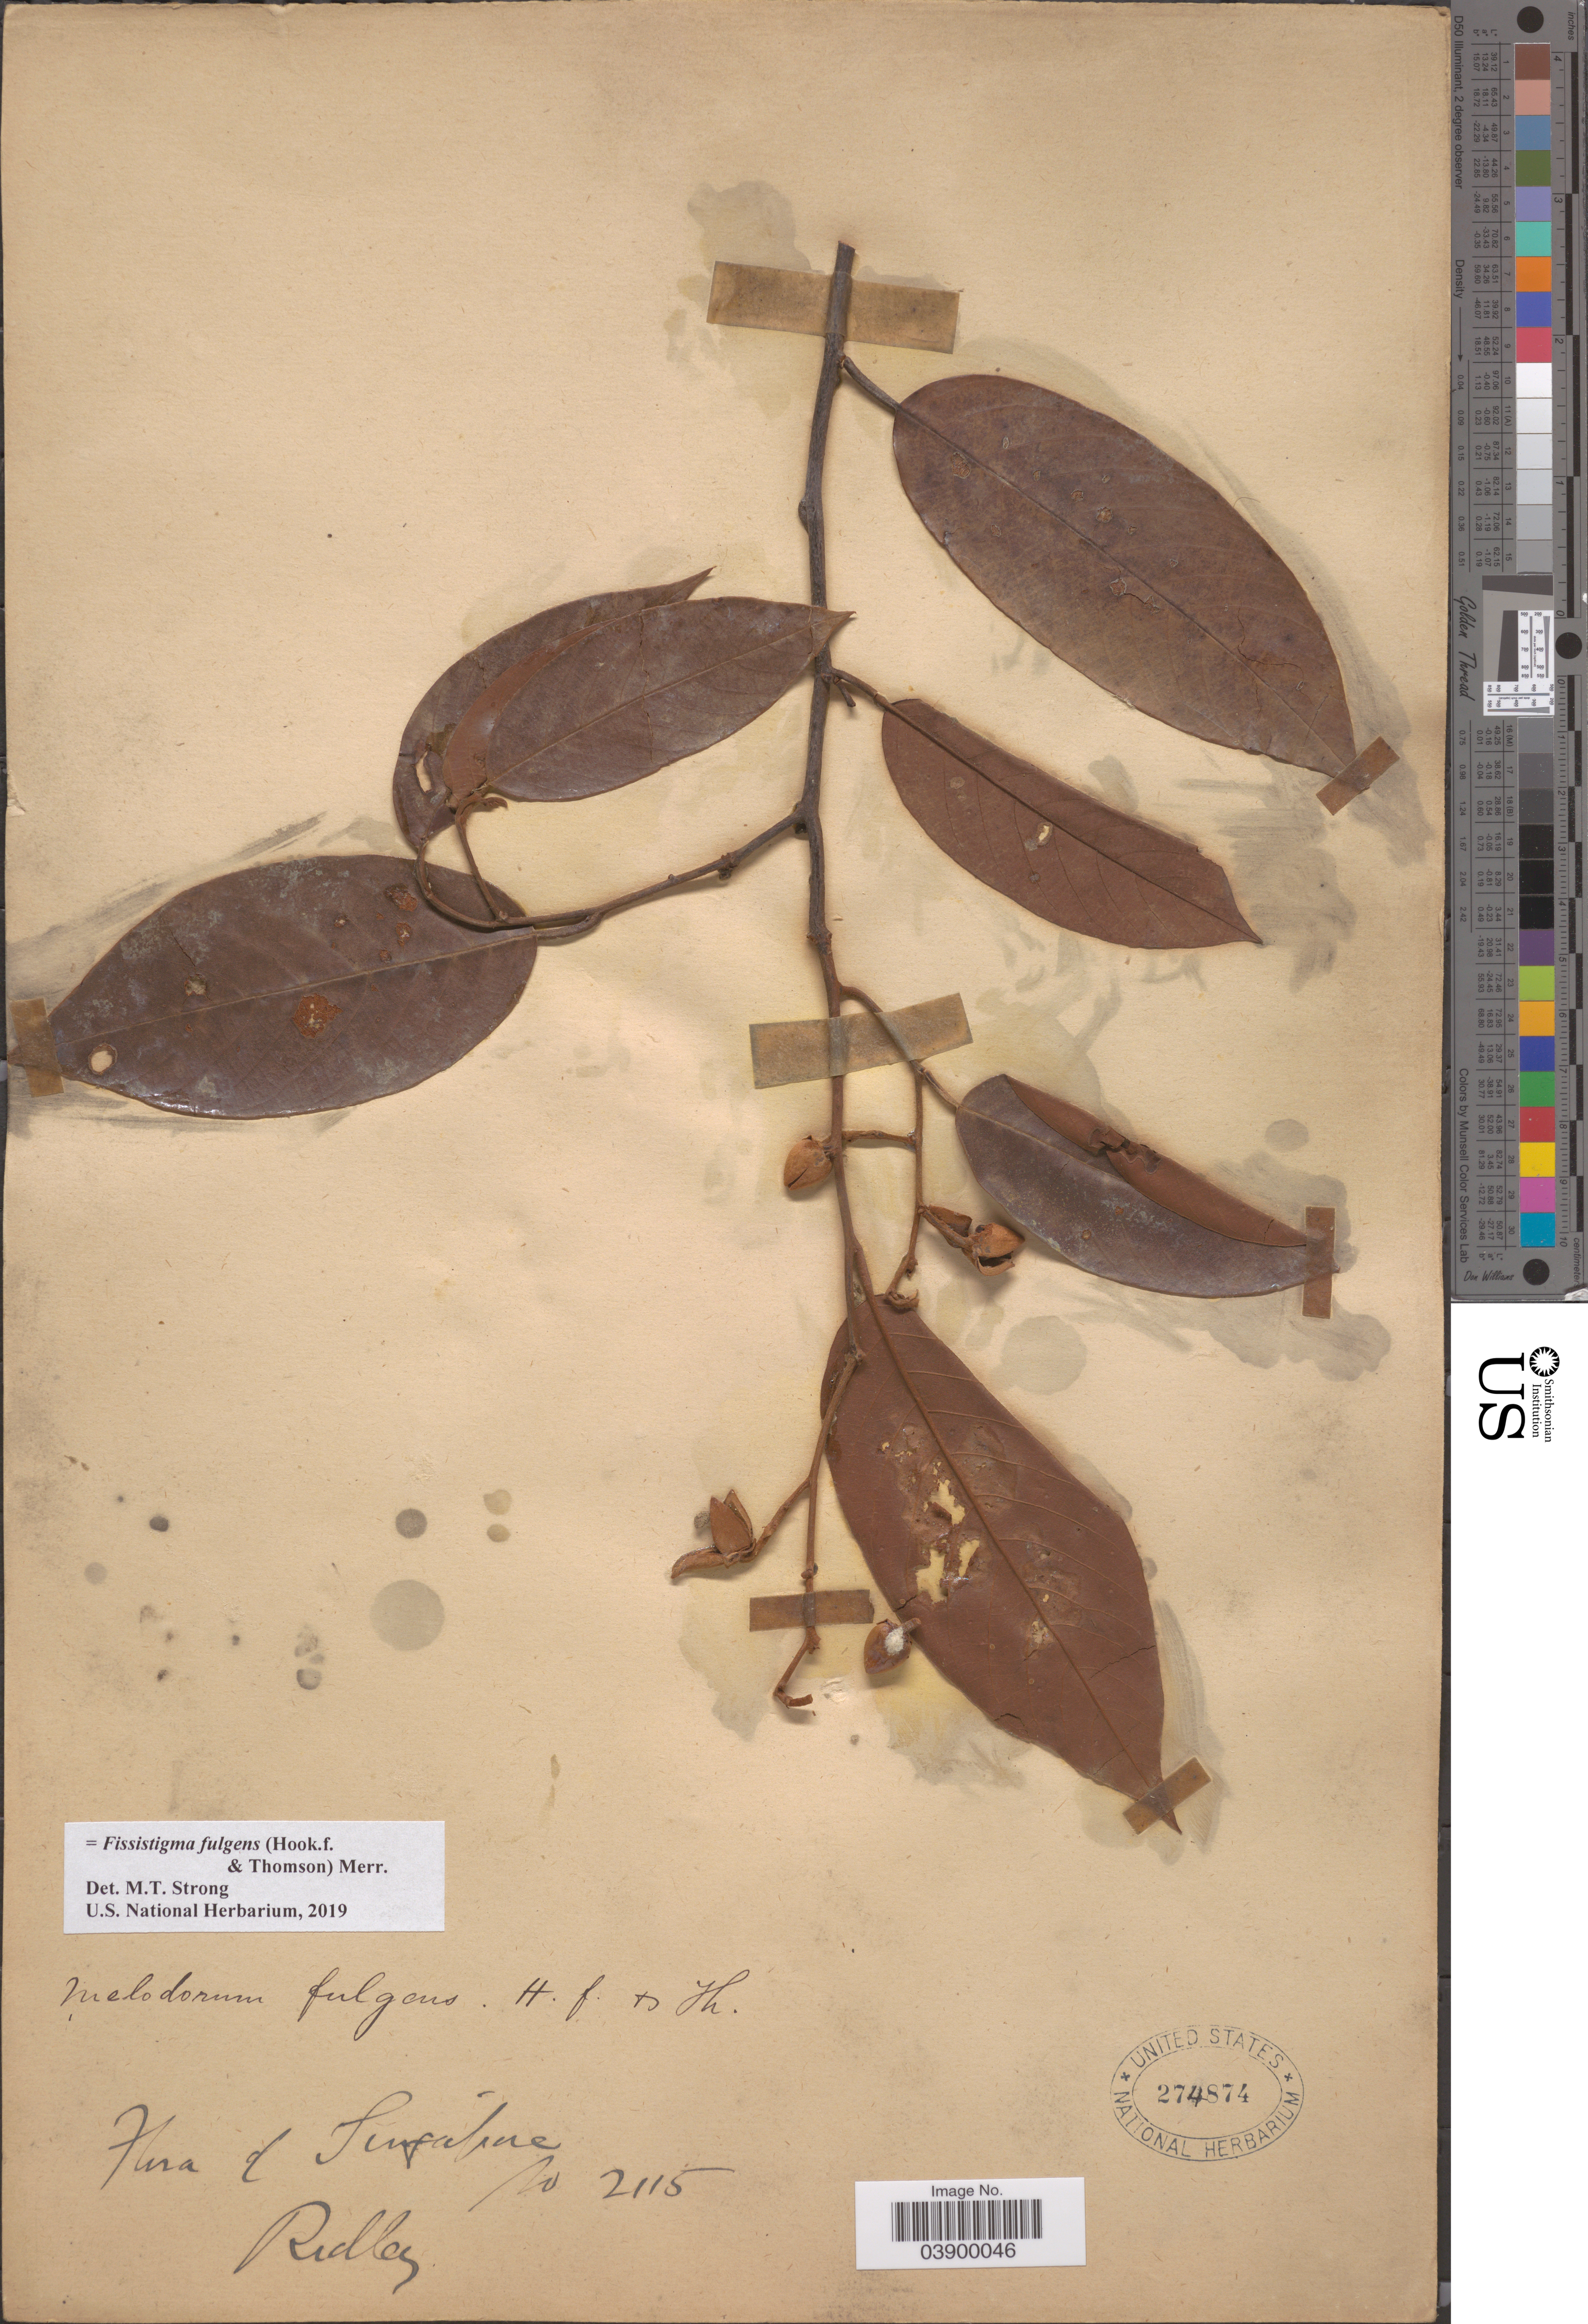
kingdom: Plantae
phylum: Tracheophyta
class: Magnoliopsida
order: Magnoliales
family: Annonaceae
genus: Fissistigma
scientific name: Fissistigma fulgens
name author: (Hook. f. & Thomson) Merr.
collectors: -. Ridley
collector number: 2115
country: Singapore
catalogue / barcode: US 274874